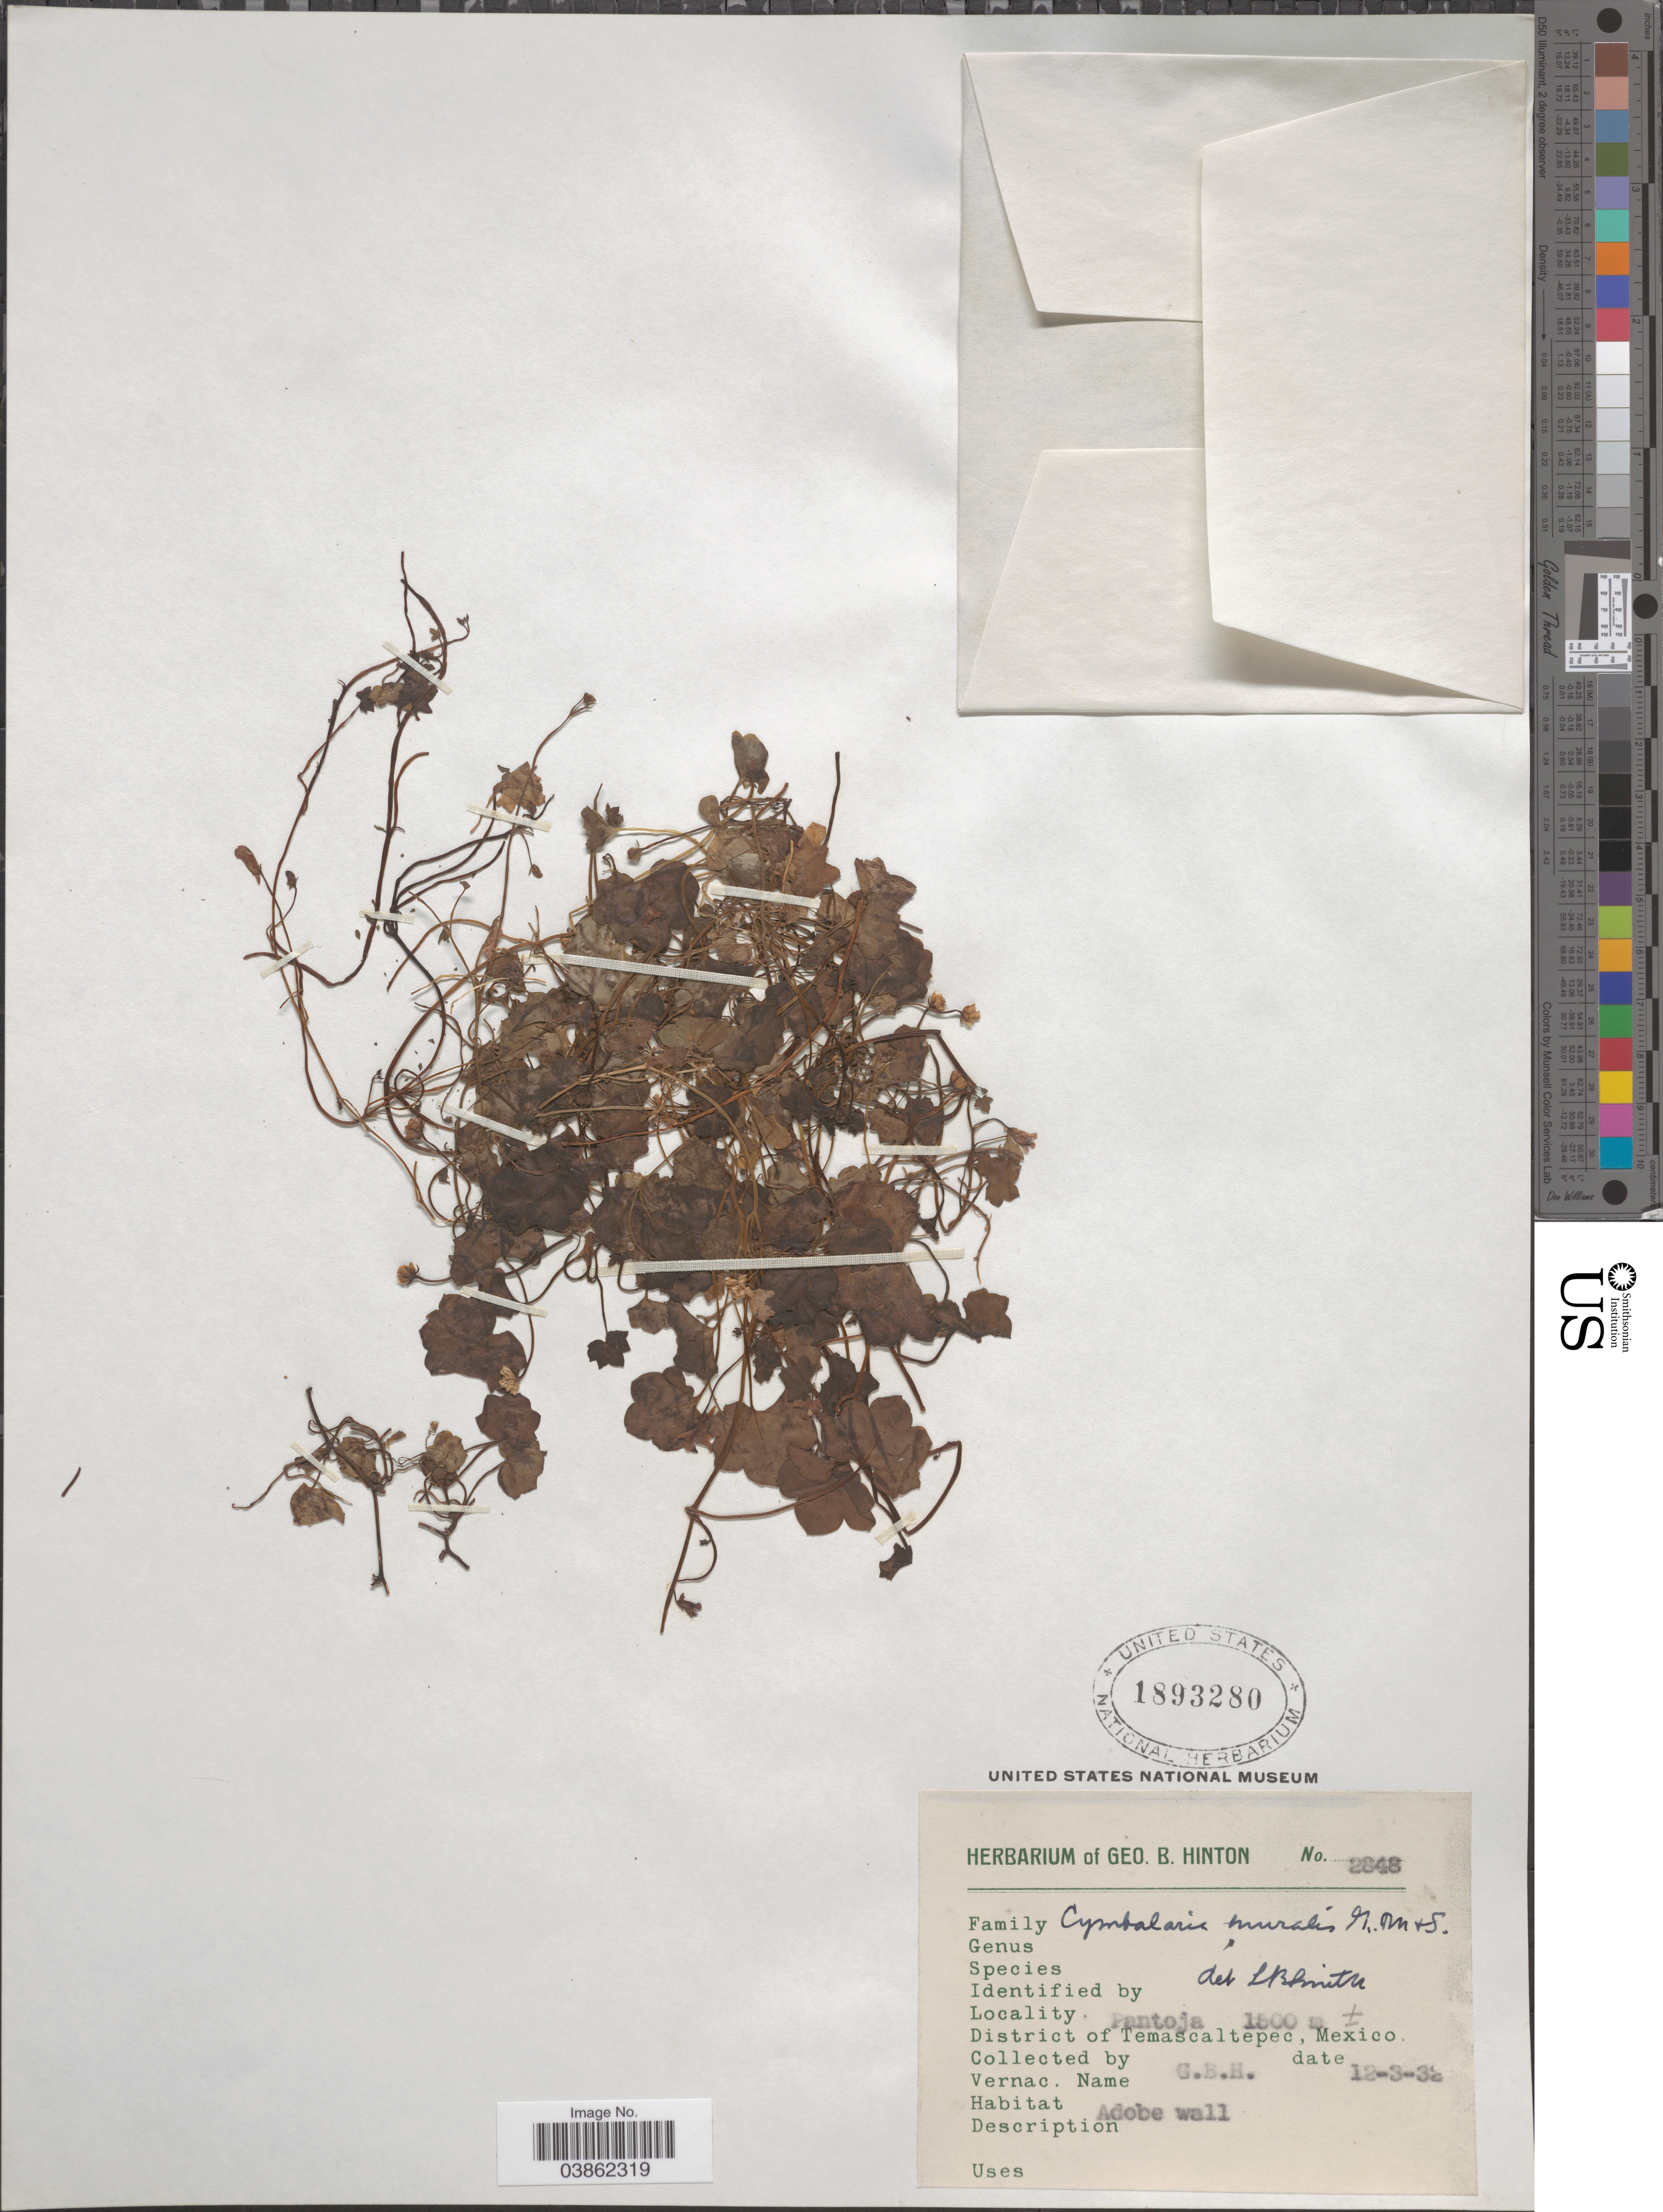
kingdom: Plantae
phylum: Tracheophyta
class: Magnoliopsida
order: Lamiales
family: Plantaginaceae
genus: Cymbalaria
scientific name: Cymbalaria muralis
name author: Gaertn. et al.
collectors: G. B. Hinton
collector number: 2848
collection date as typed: Transcribed d/m/y: 12/3/32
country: Mexico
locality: Pantoja. District of Temascaltepec.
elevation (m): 1500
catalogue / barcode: US 1893280